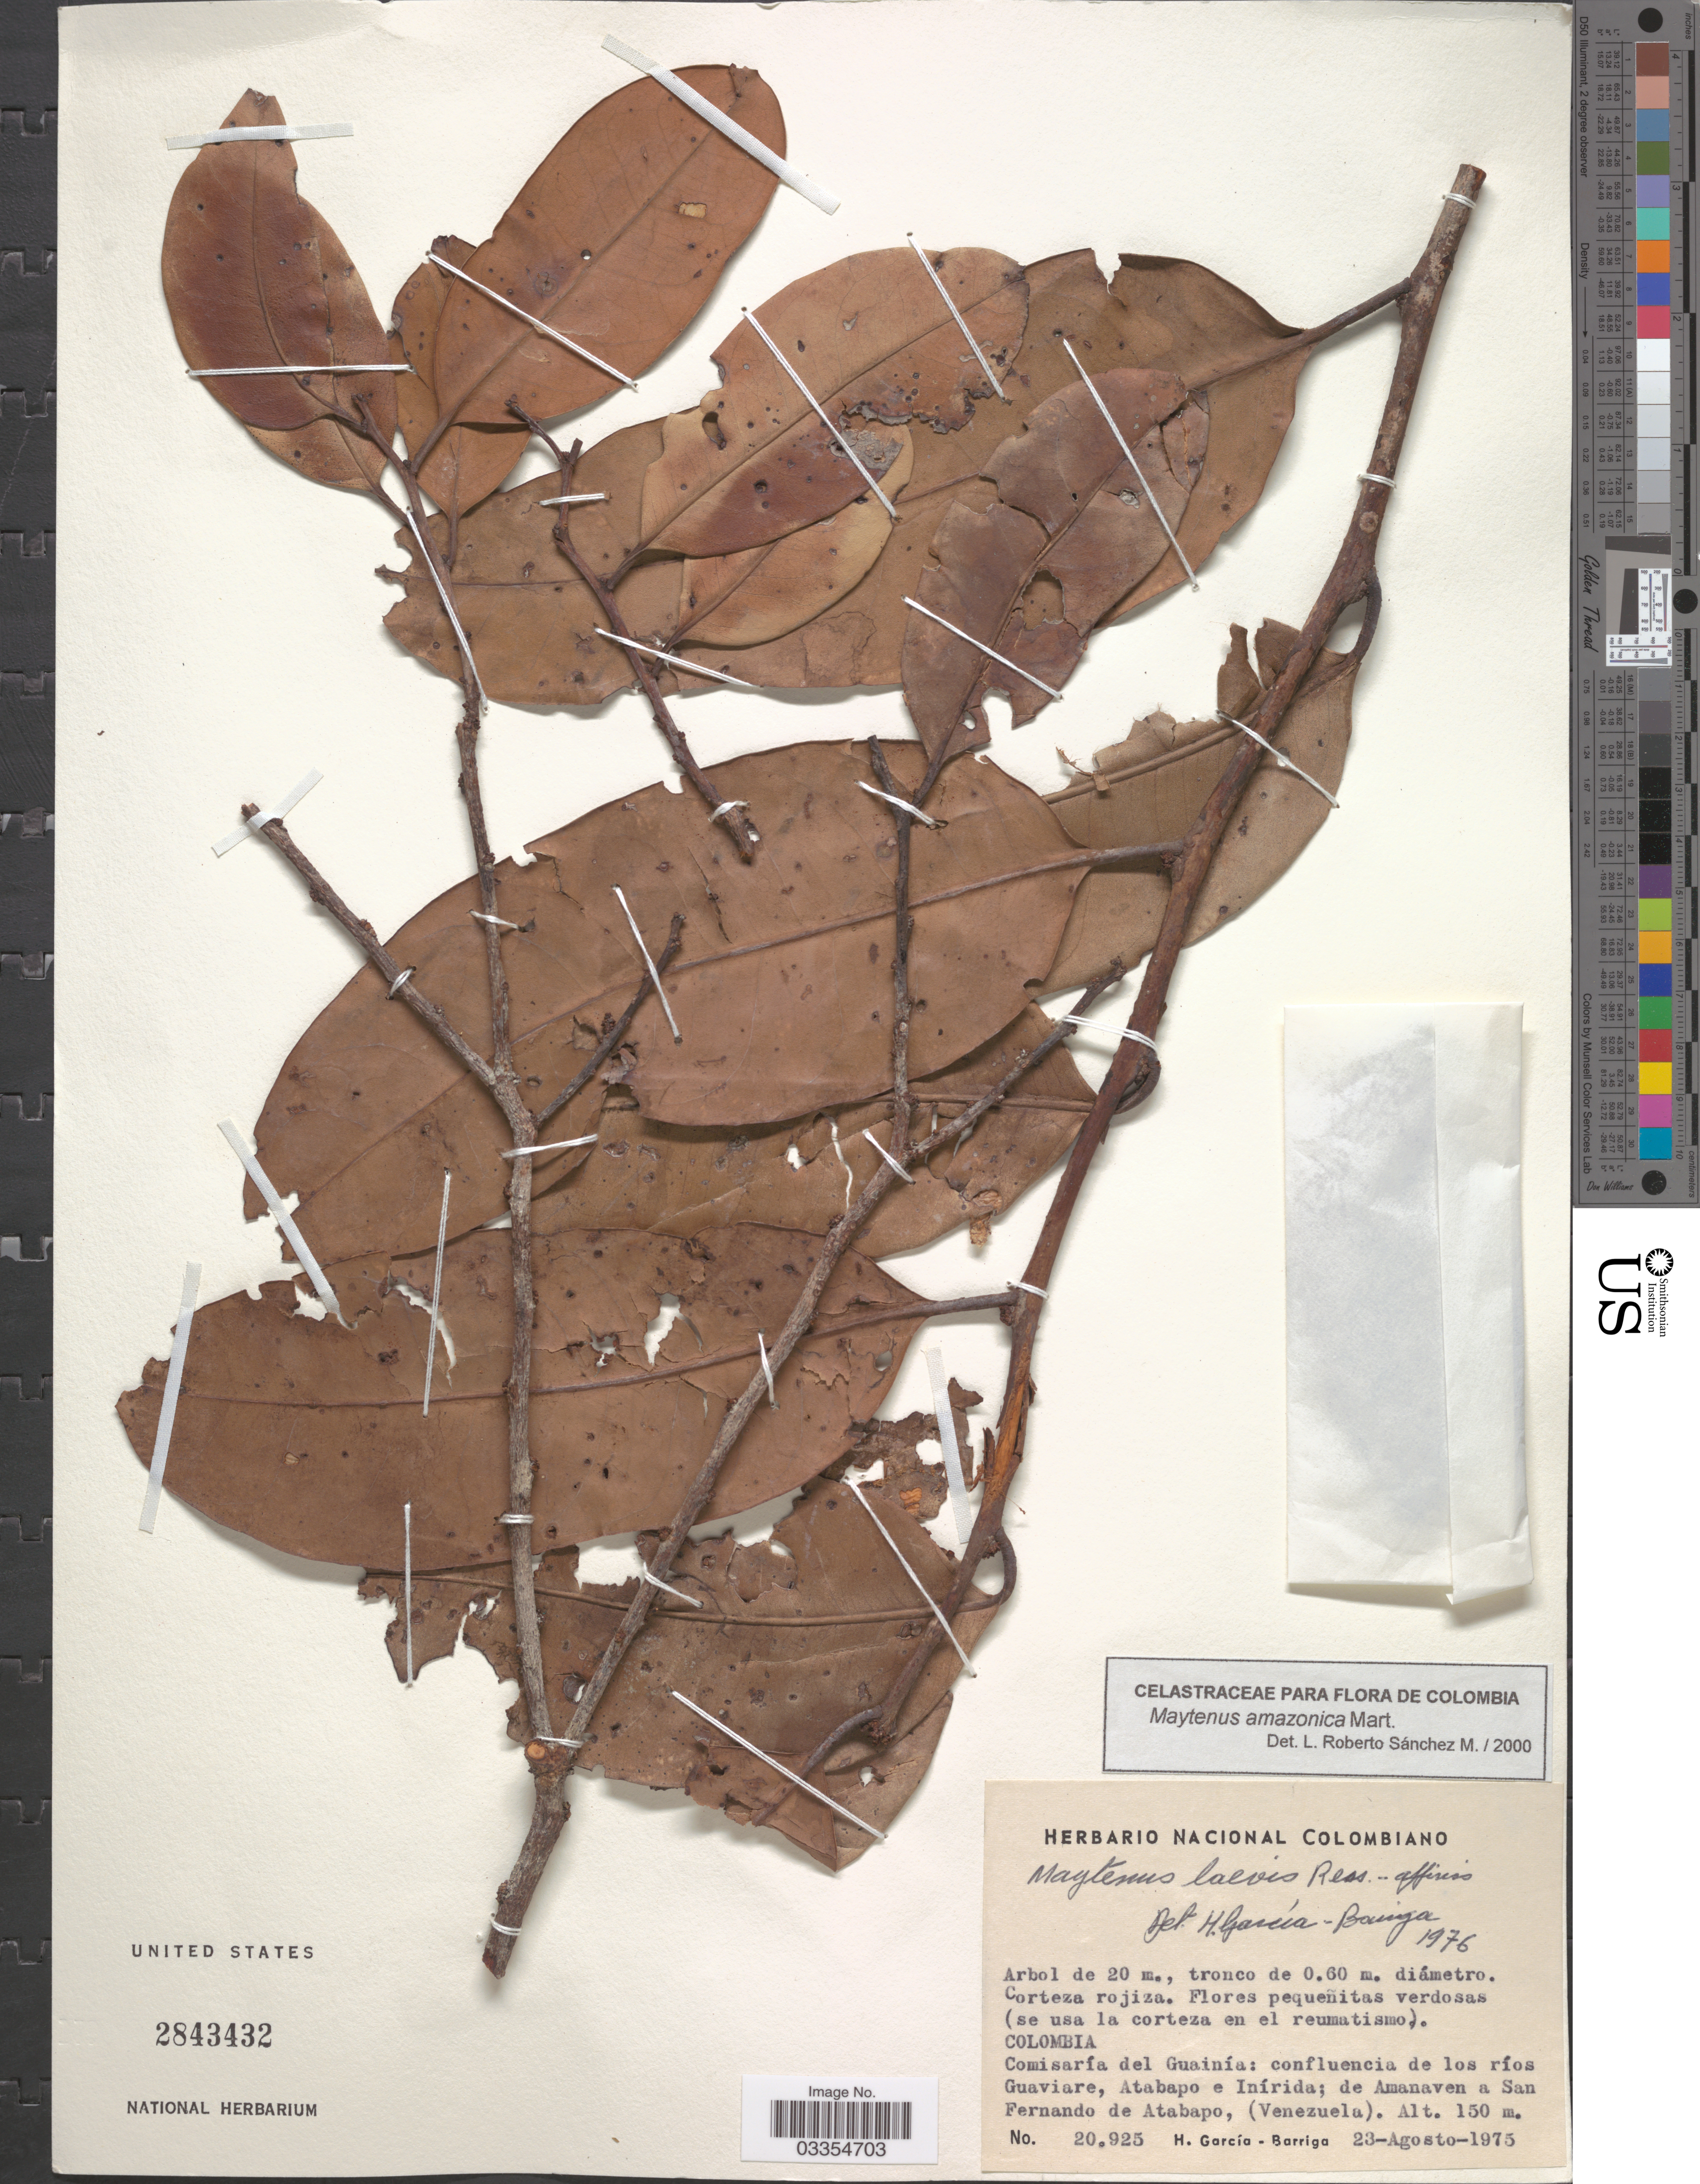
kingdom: Plantae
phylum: Tracheophyta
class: Magnoliopsida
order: Celastrales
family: Celastraceae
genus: Maytenus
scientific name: Maytenus amazonica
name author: Mart.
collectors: H. García Barriga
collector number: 20925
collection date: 1975-08-23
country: Colombia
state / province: Guainía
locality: Comisaría del Guainía: confluencia de los ríos Guaviare, Atabapo e Inírida; de Amanaven a San Fernando de Atabapo, (Venezuela).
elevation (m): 150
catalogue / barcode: US 2843432